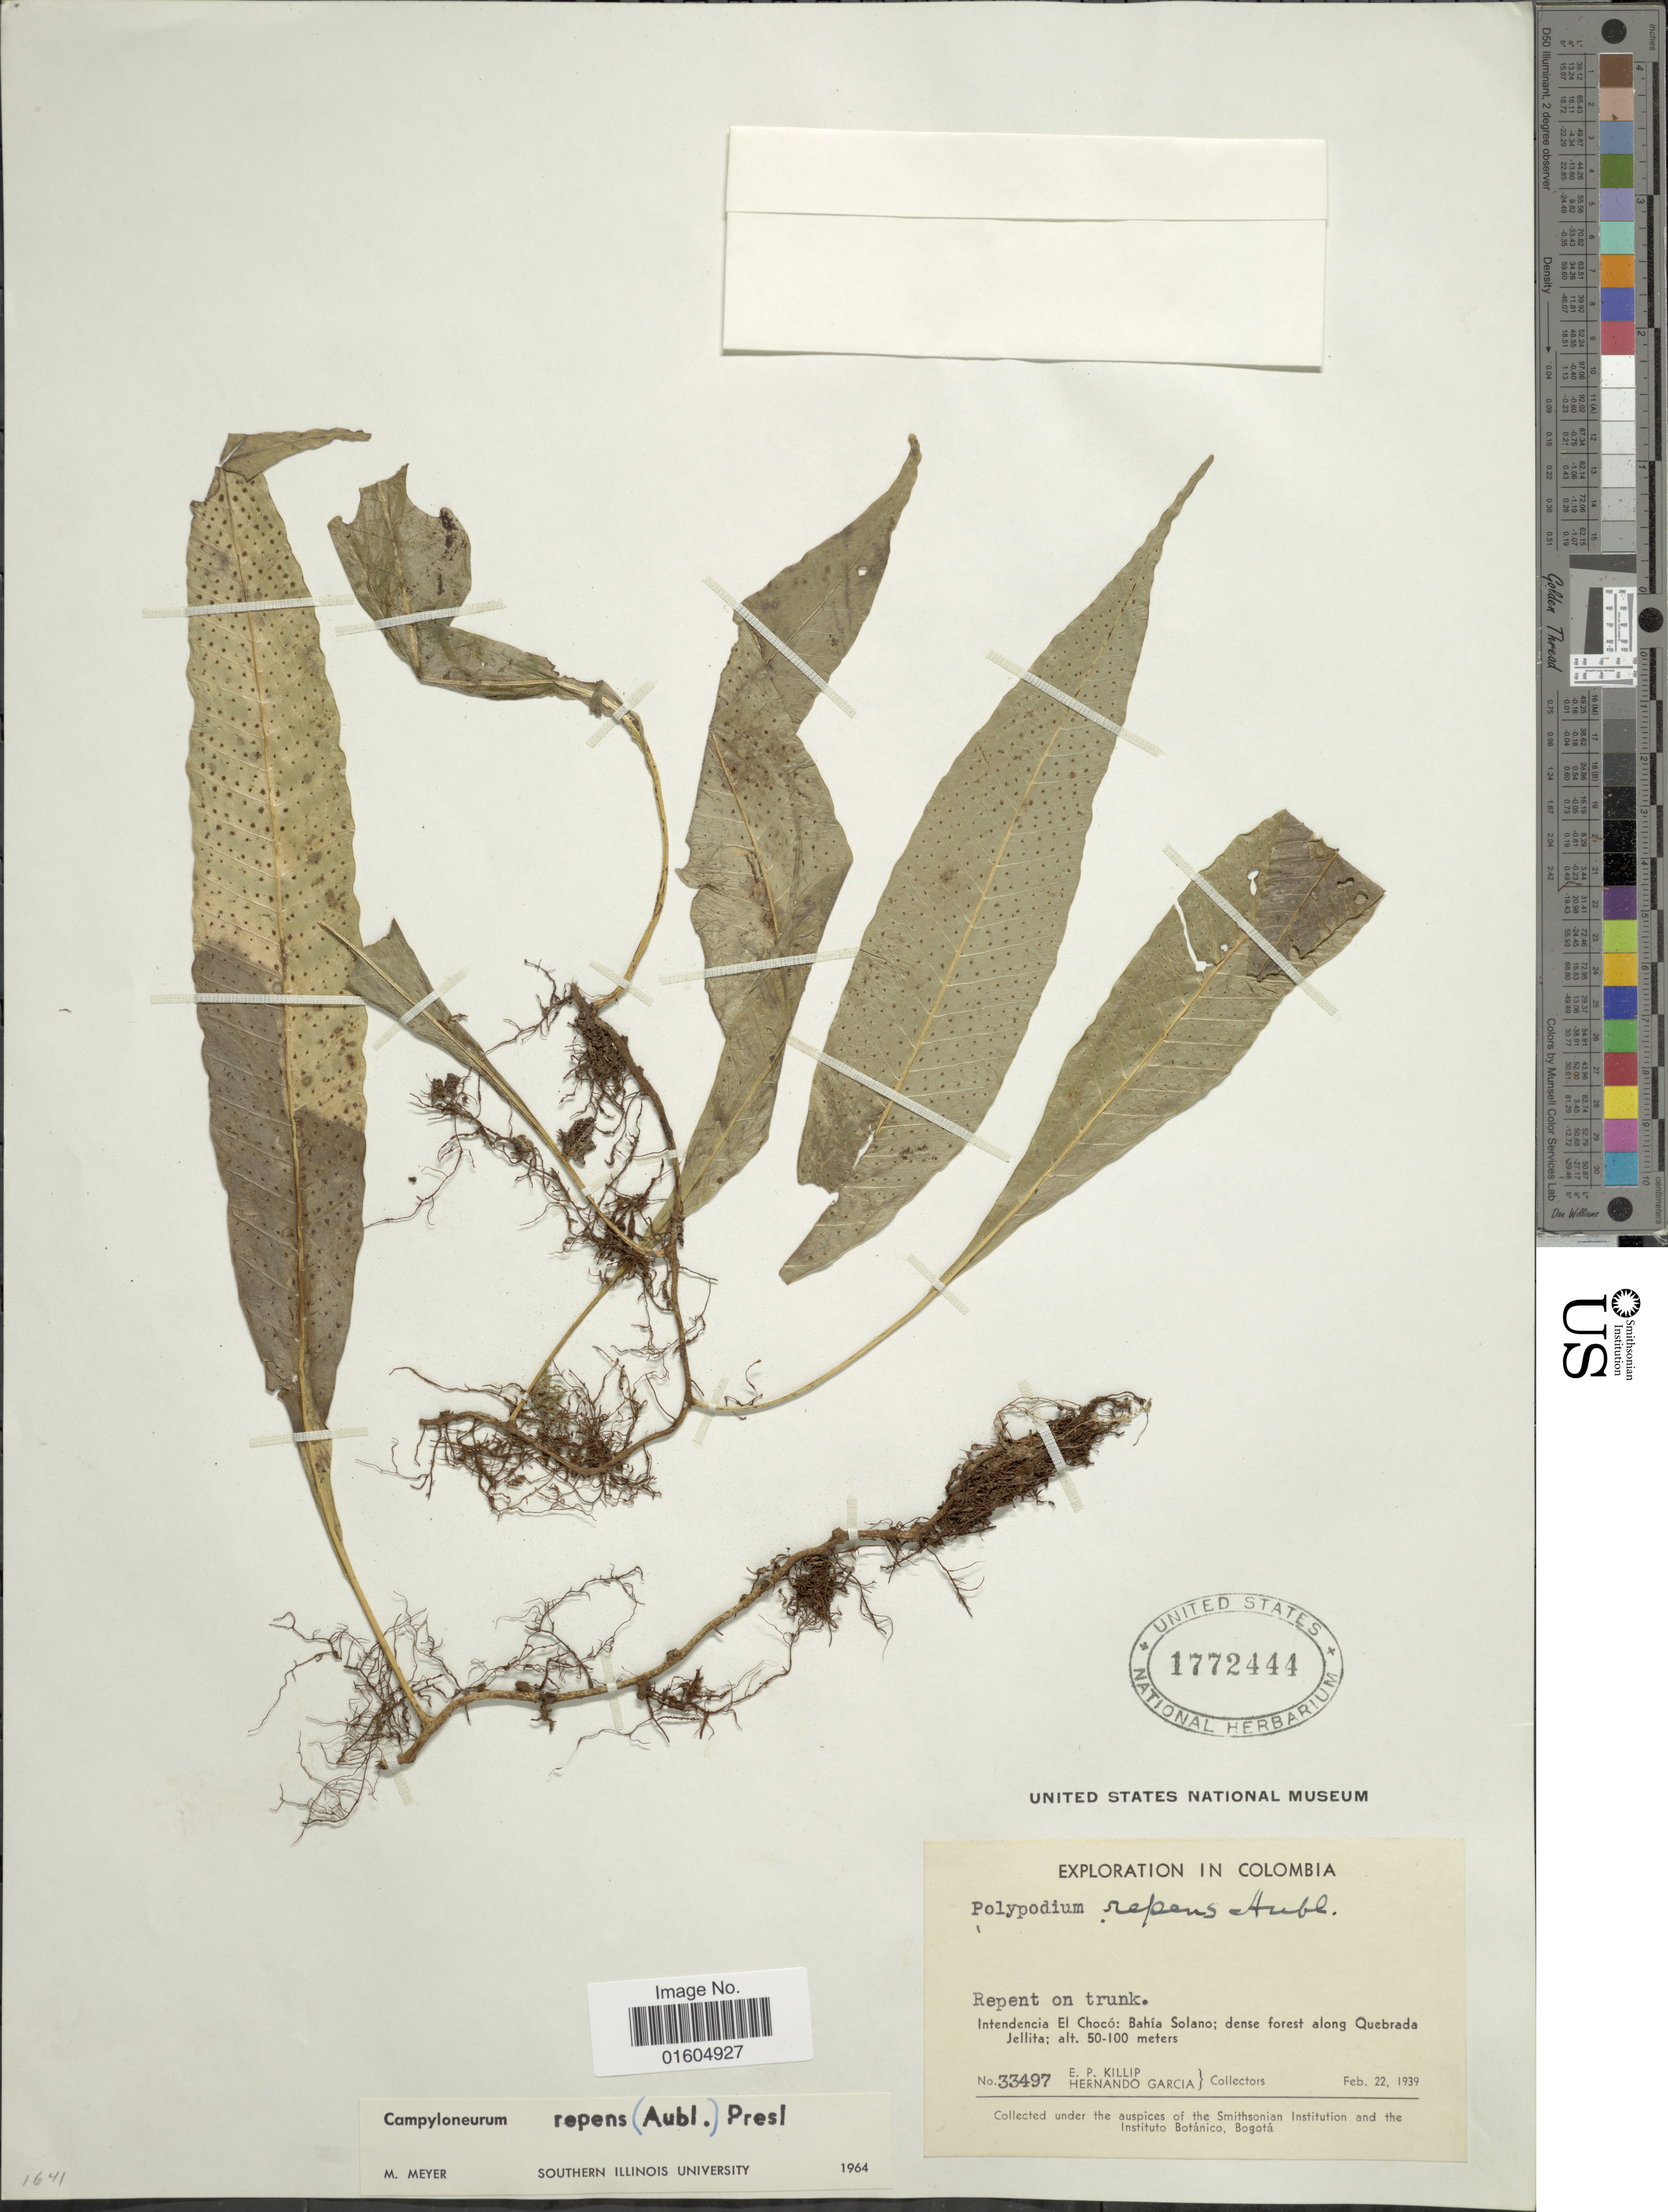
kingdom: Plantae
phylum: Tracheophyta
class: Polypodiopsida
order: Polypodiales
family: Polypodiaceae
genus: Campyloneurum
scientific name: Campyloneurum repens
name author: (Aubl.) C. Presl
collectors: E. P. Killip & H. Garcia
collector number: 33497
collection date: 1939-02-22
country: Colombia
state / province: Chocó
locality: Colombia. Intendencia El Choco: Bahia Solano; dense forest along Quebrada Jellita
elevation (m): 50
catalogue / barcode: US 1772444